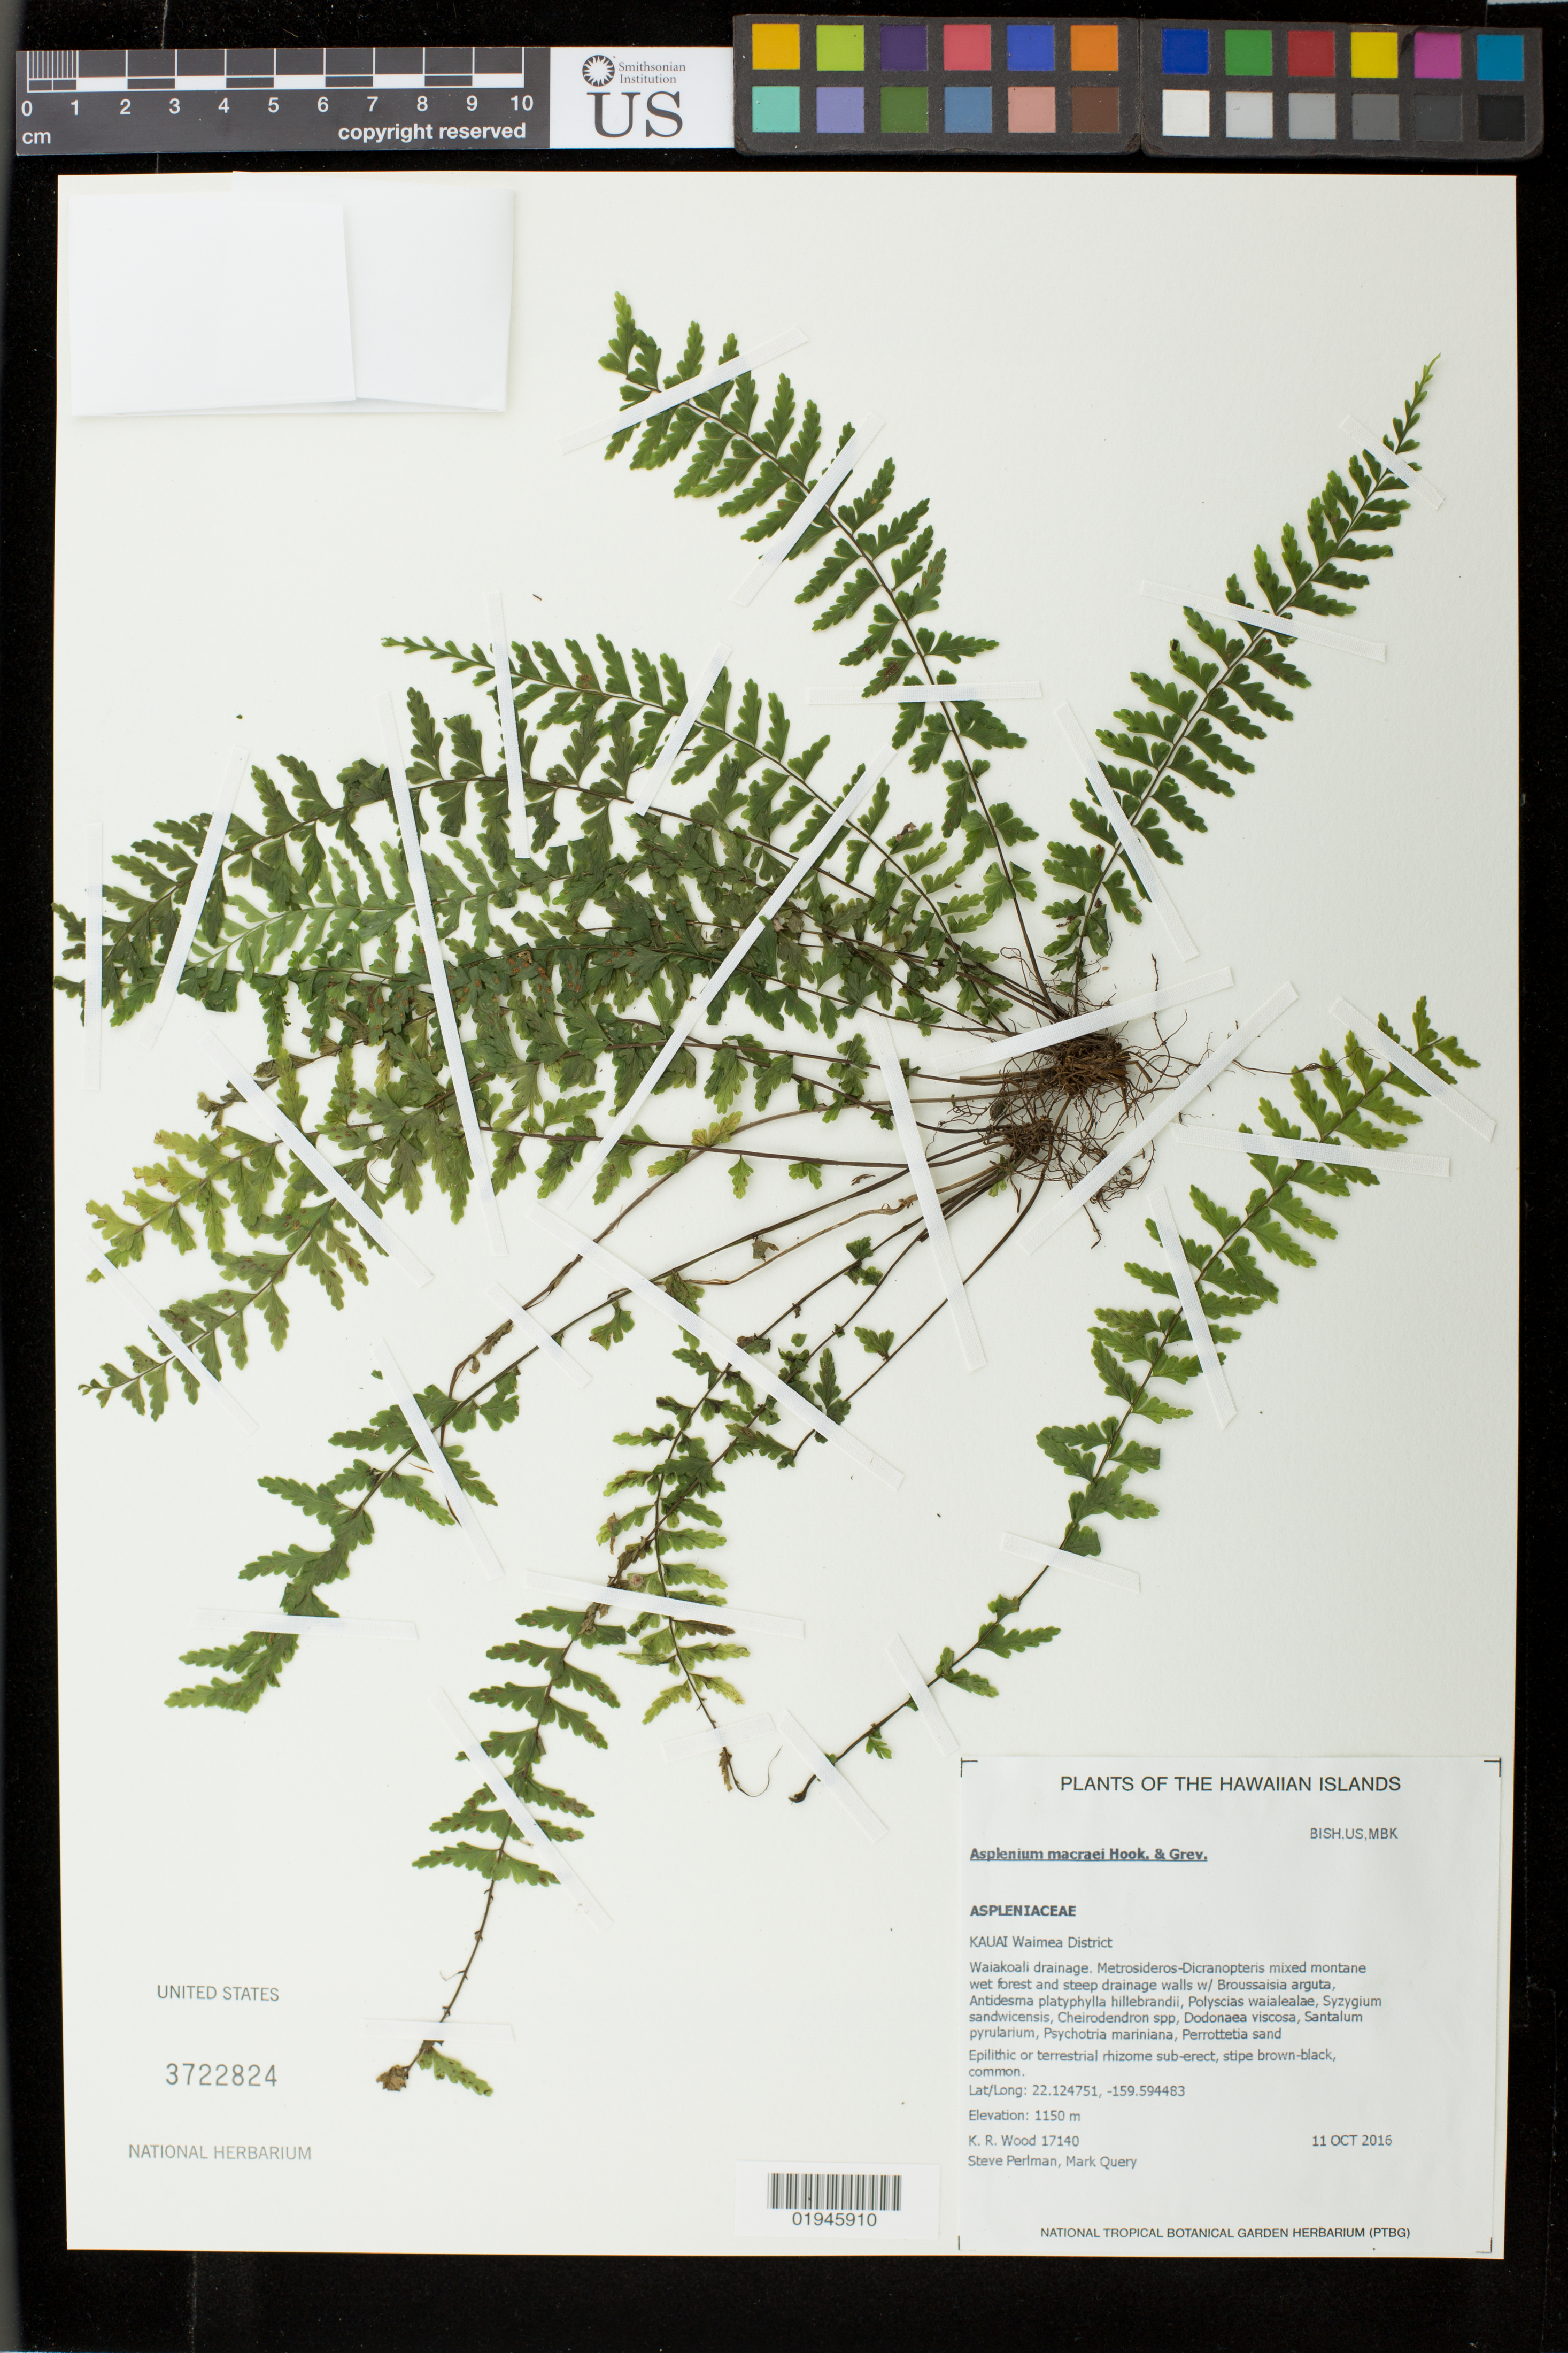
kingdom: Plantae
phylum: Tracheophyta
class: Polypodiopsida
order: Polypodiales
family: Aspleniaceae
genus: Asplenium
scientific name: Asplenium macraei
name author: Hook. & Grev.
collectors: K. R. Wood, S. P. Perlman & M. Query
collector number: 17140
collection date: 2016-10-11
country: United States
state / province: Hawaii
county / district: Kauai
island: Kaua'i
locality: Waimea District, Waiakoali drainage.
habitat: Mixed montane wet forest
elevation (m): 1150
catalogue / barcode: US 3722824